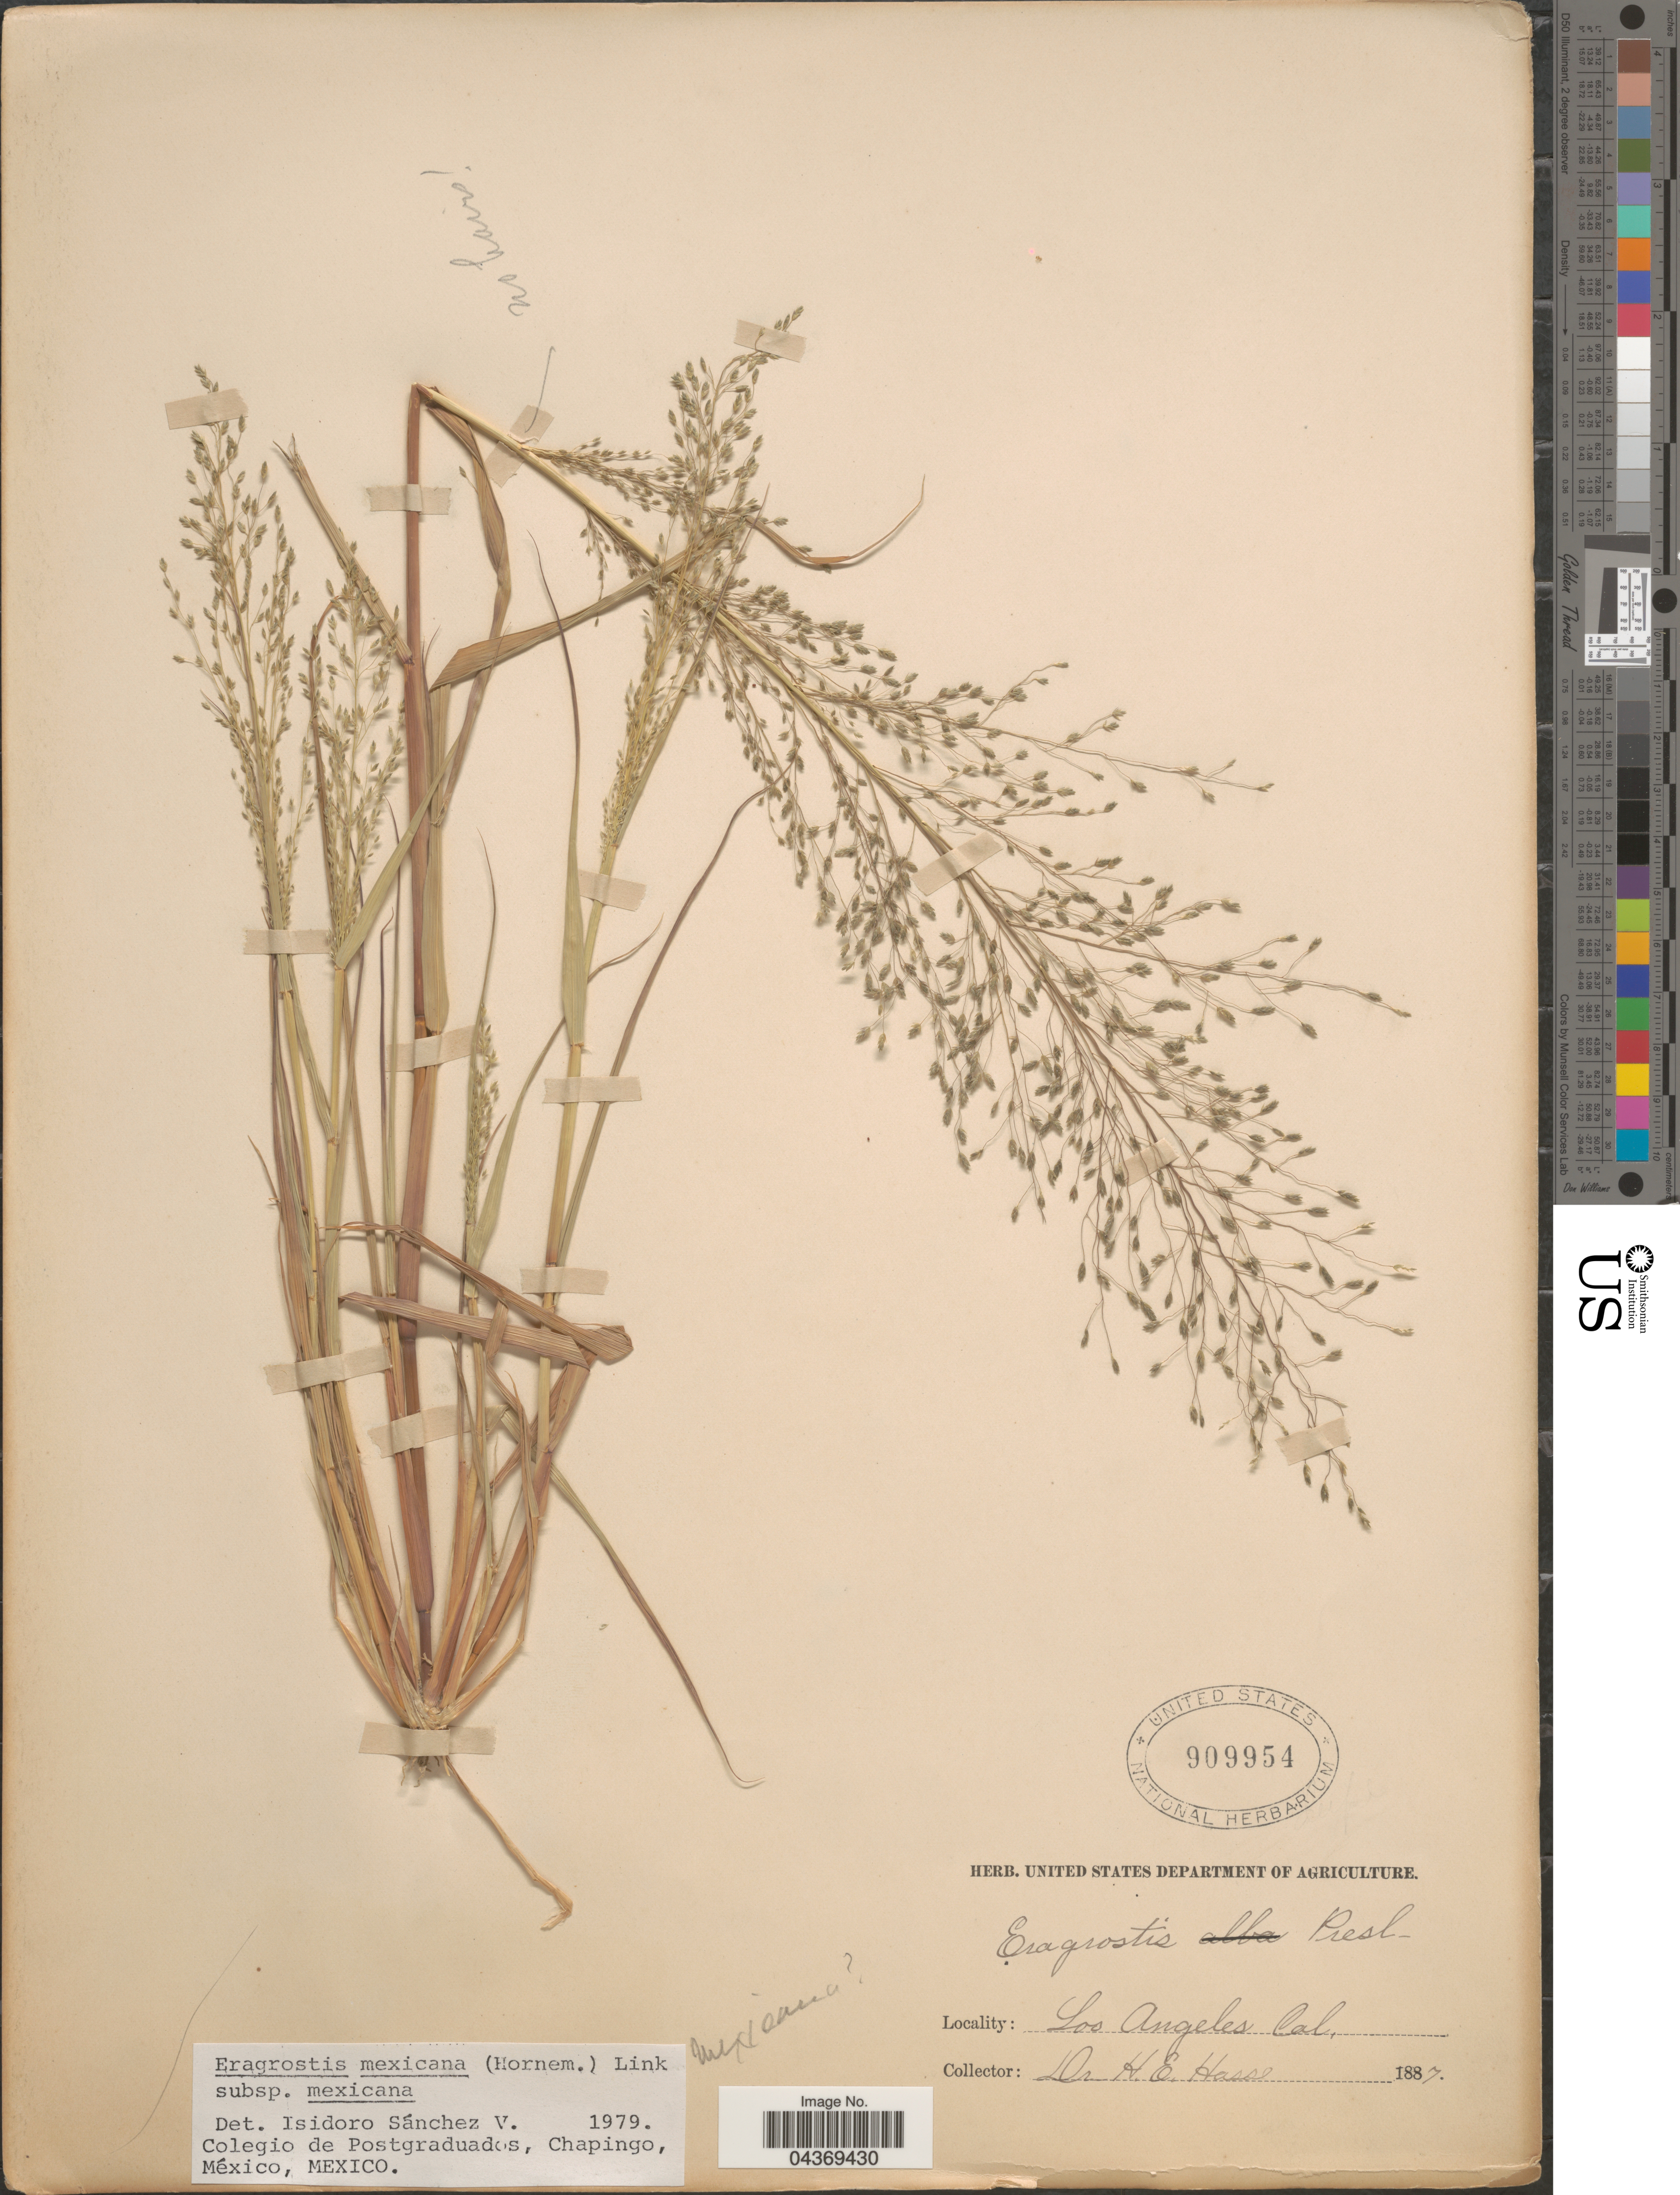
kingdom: Plantae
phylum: Tracheophyta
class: Liliopsida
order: Poales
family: Poaceae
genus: Eragrostis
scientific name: Eragrostis mexicana subsp. mexicana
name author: (Hornem.) Link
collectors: H. E. Hasse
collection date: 1887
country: United States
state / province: California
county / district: Los Angeles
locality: Los Angeles.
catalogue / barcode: US 909954